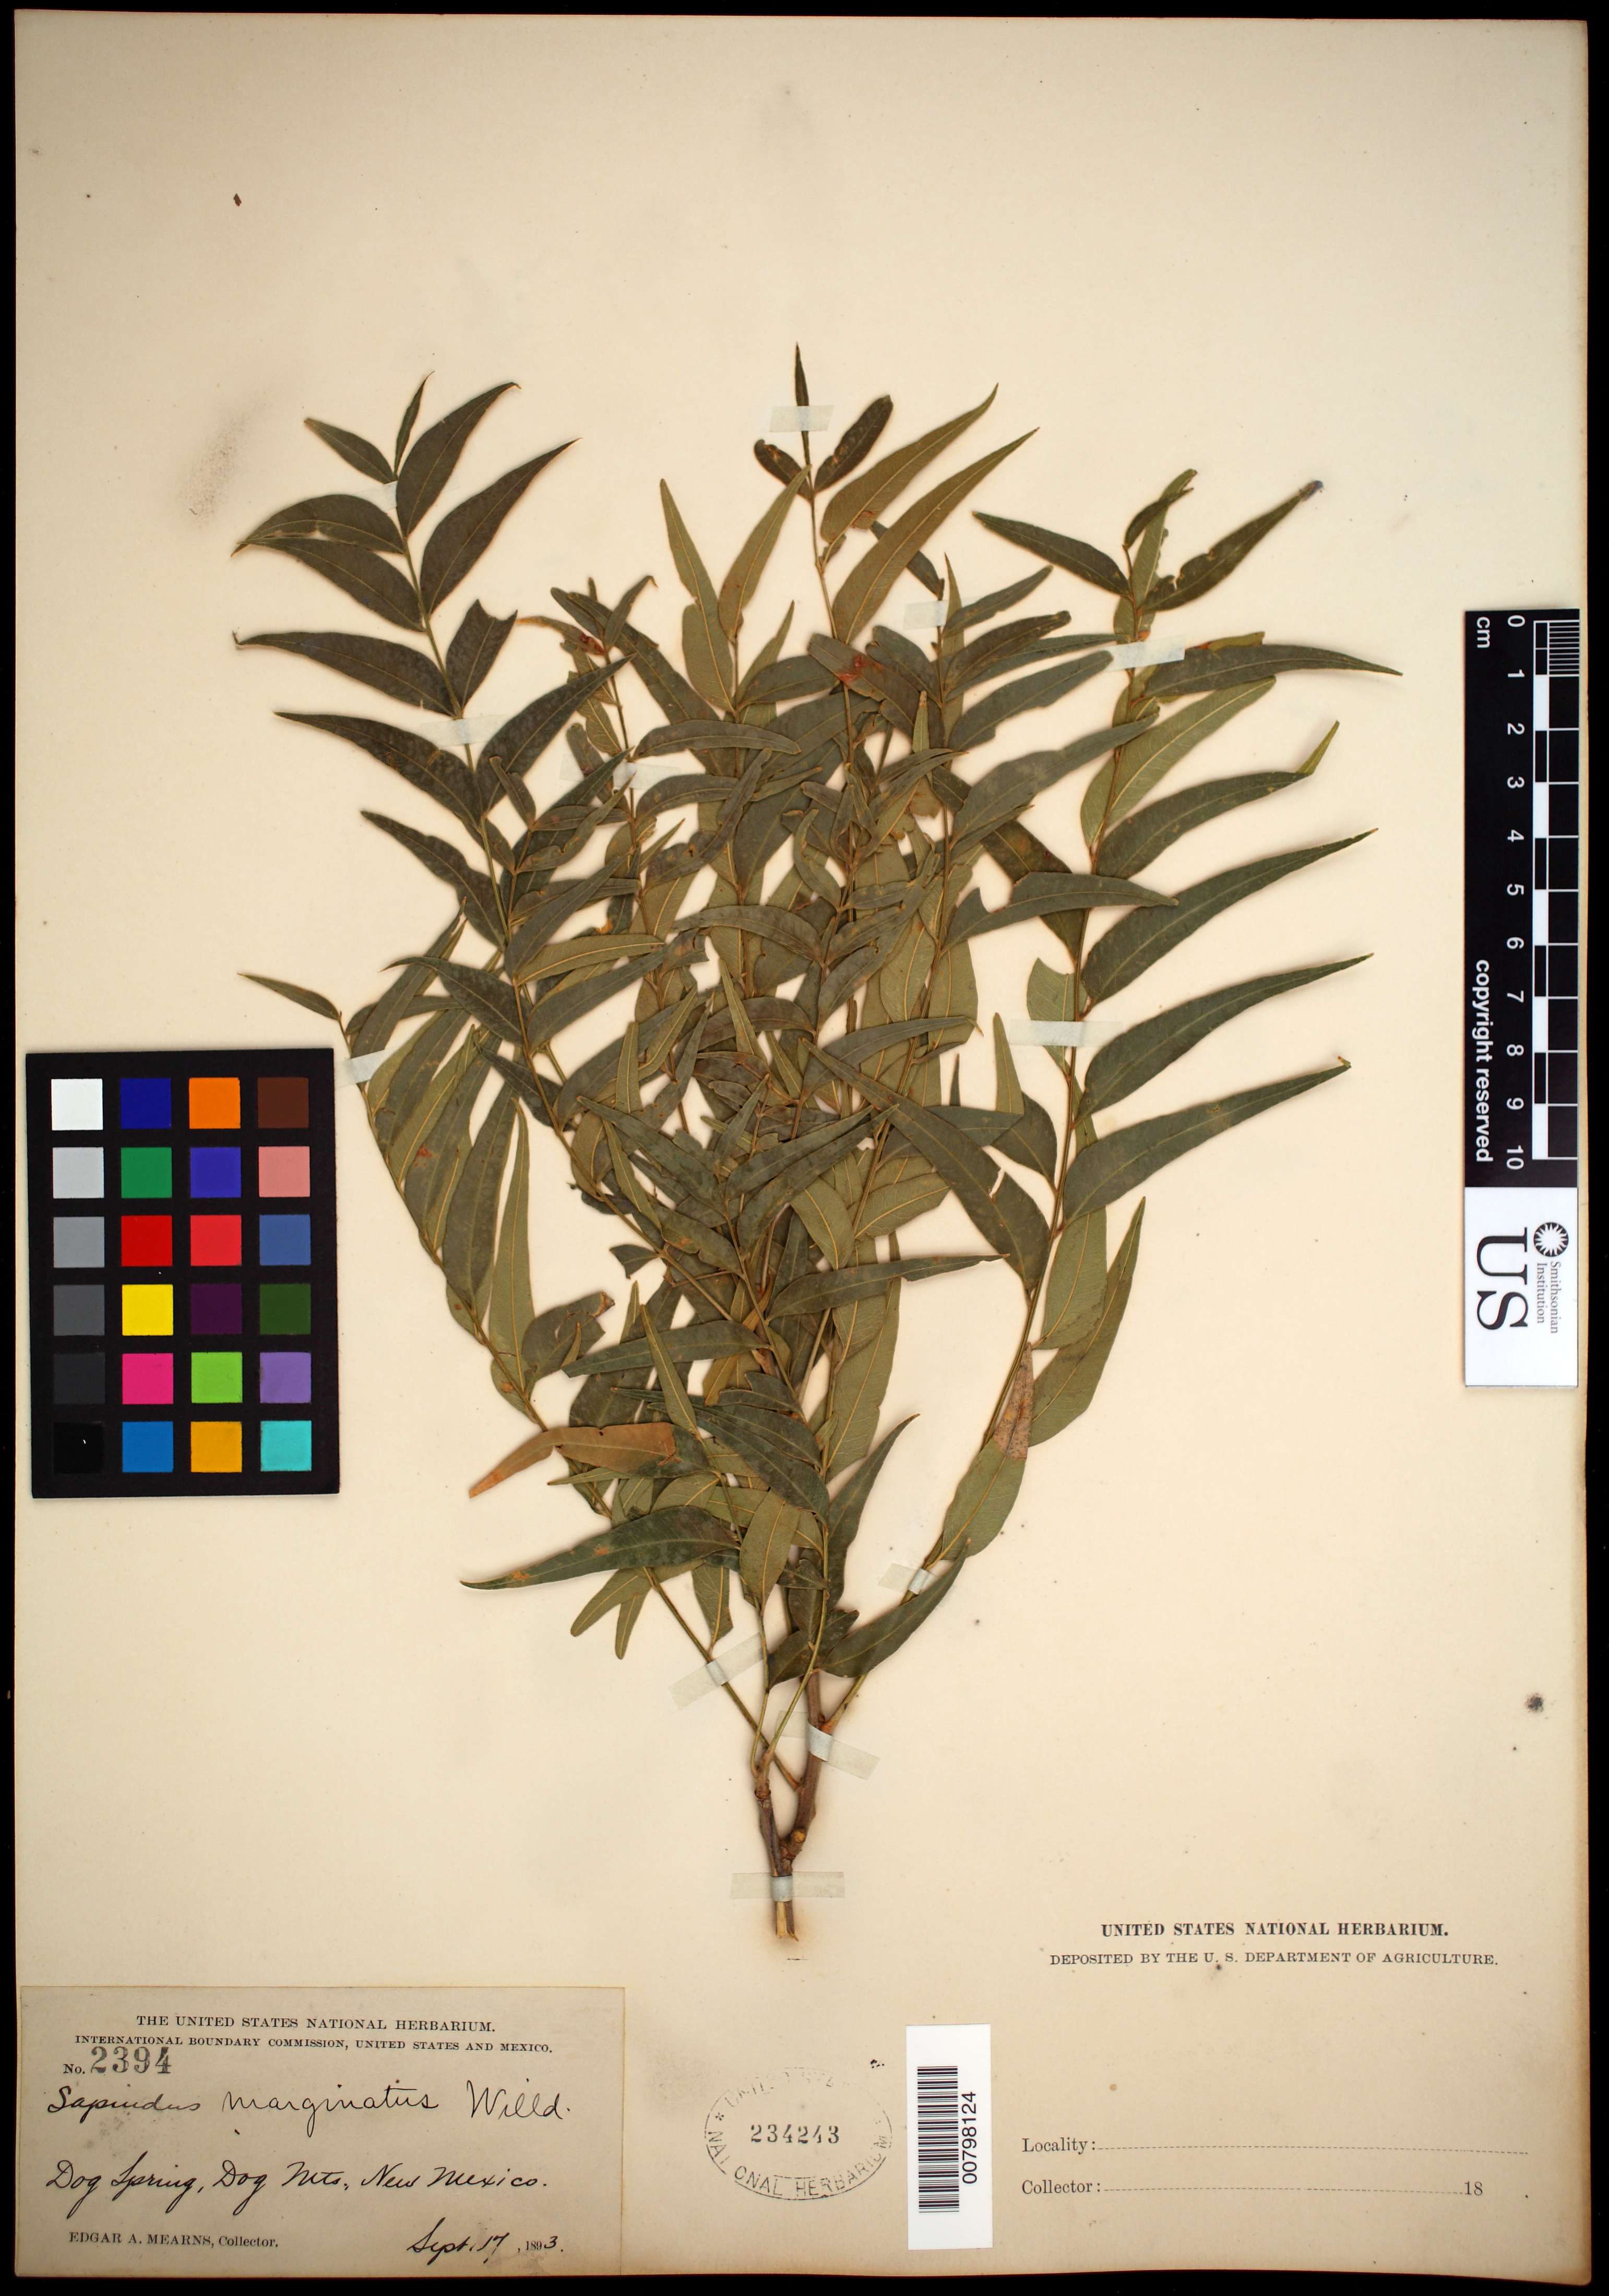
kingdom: Plantae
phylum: Tracheophyta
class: Magnoliopsida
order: Sapindales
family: Sapindaceae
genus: Sapindus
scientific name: Sapindus saponaria subsp. drummondii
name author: (Hook. & Arn.) A.E. Murray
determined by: Acevedo-Rodríguez, P., (BOT), Smithsonian Institution - National Museum of Natural History (UNITED STATES)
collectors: E. A. Mearns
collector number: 2394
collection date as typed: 17 Sep 1893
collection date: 1893-09-17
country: United States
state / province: New Mexico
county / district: Grant County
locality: Dog Spring, Dog Mountins.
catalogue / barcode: US 234243